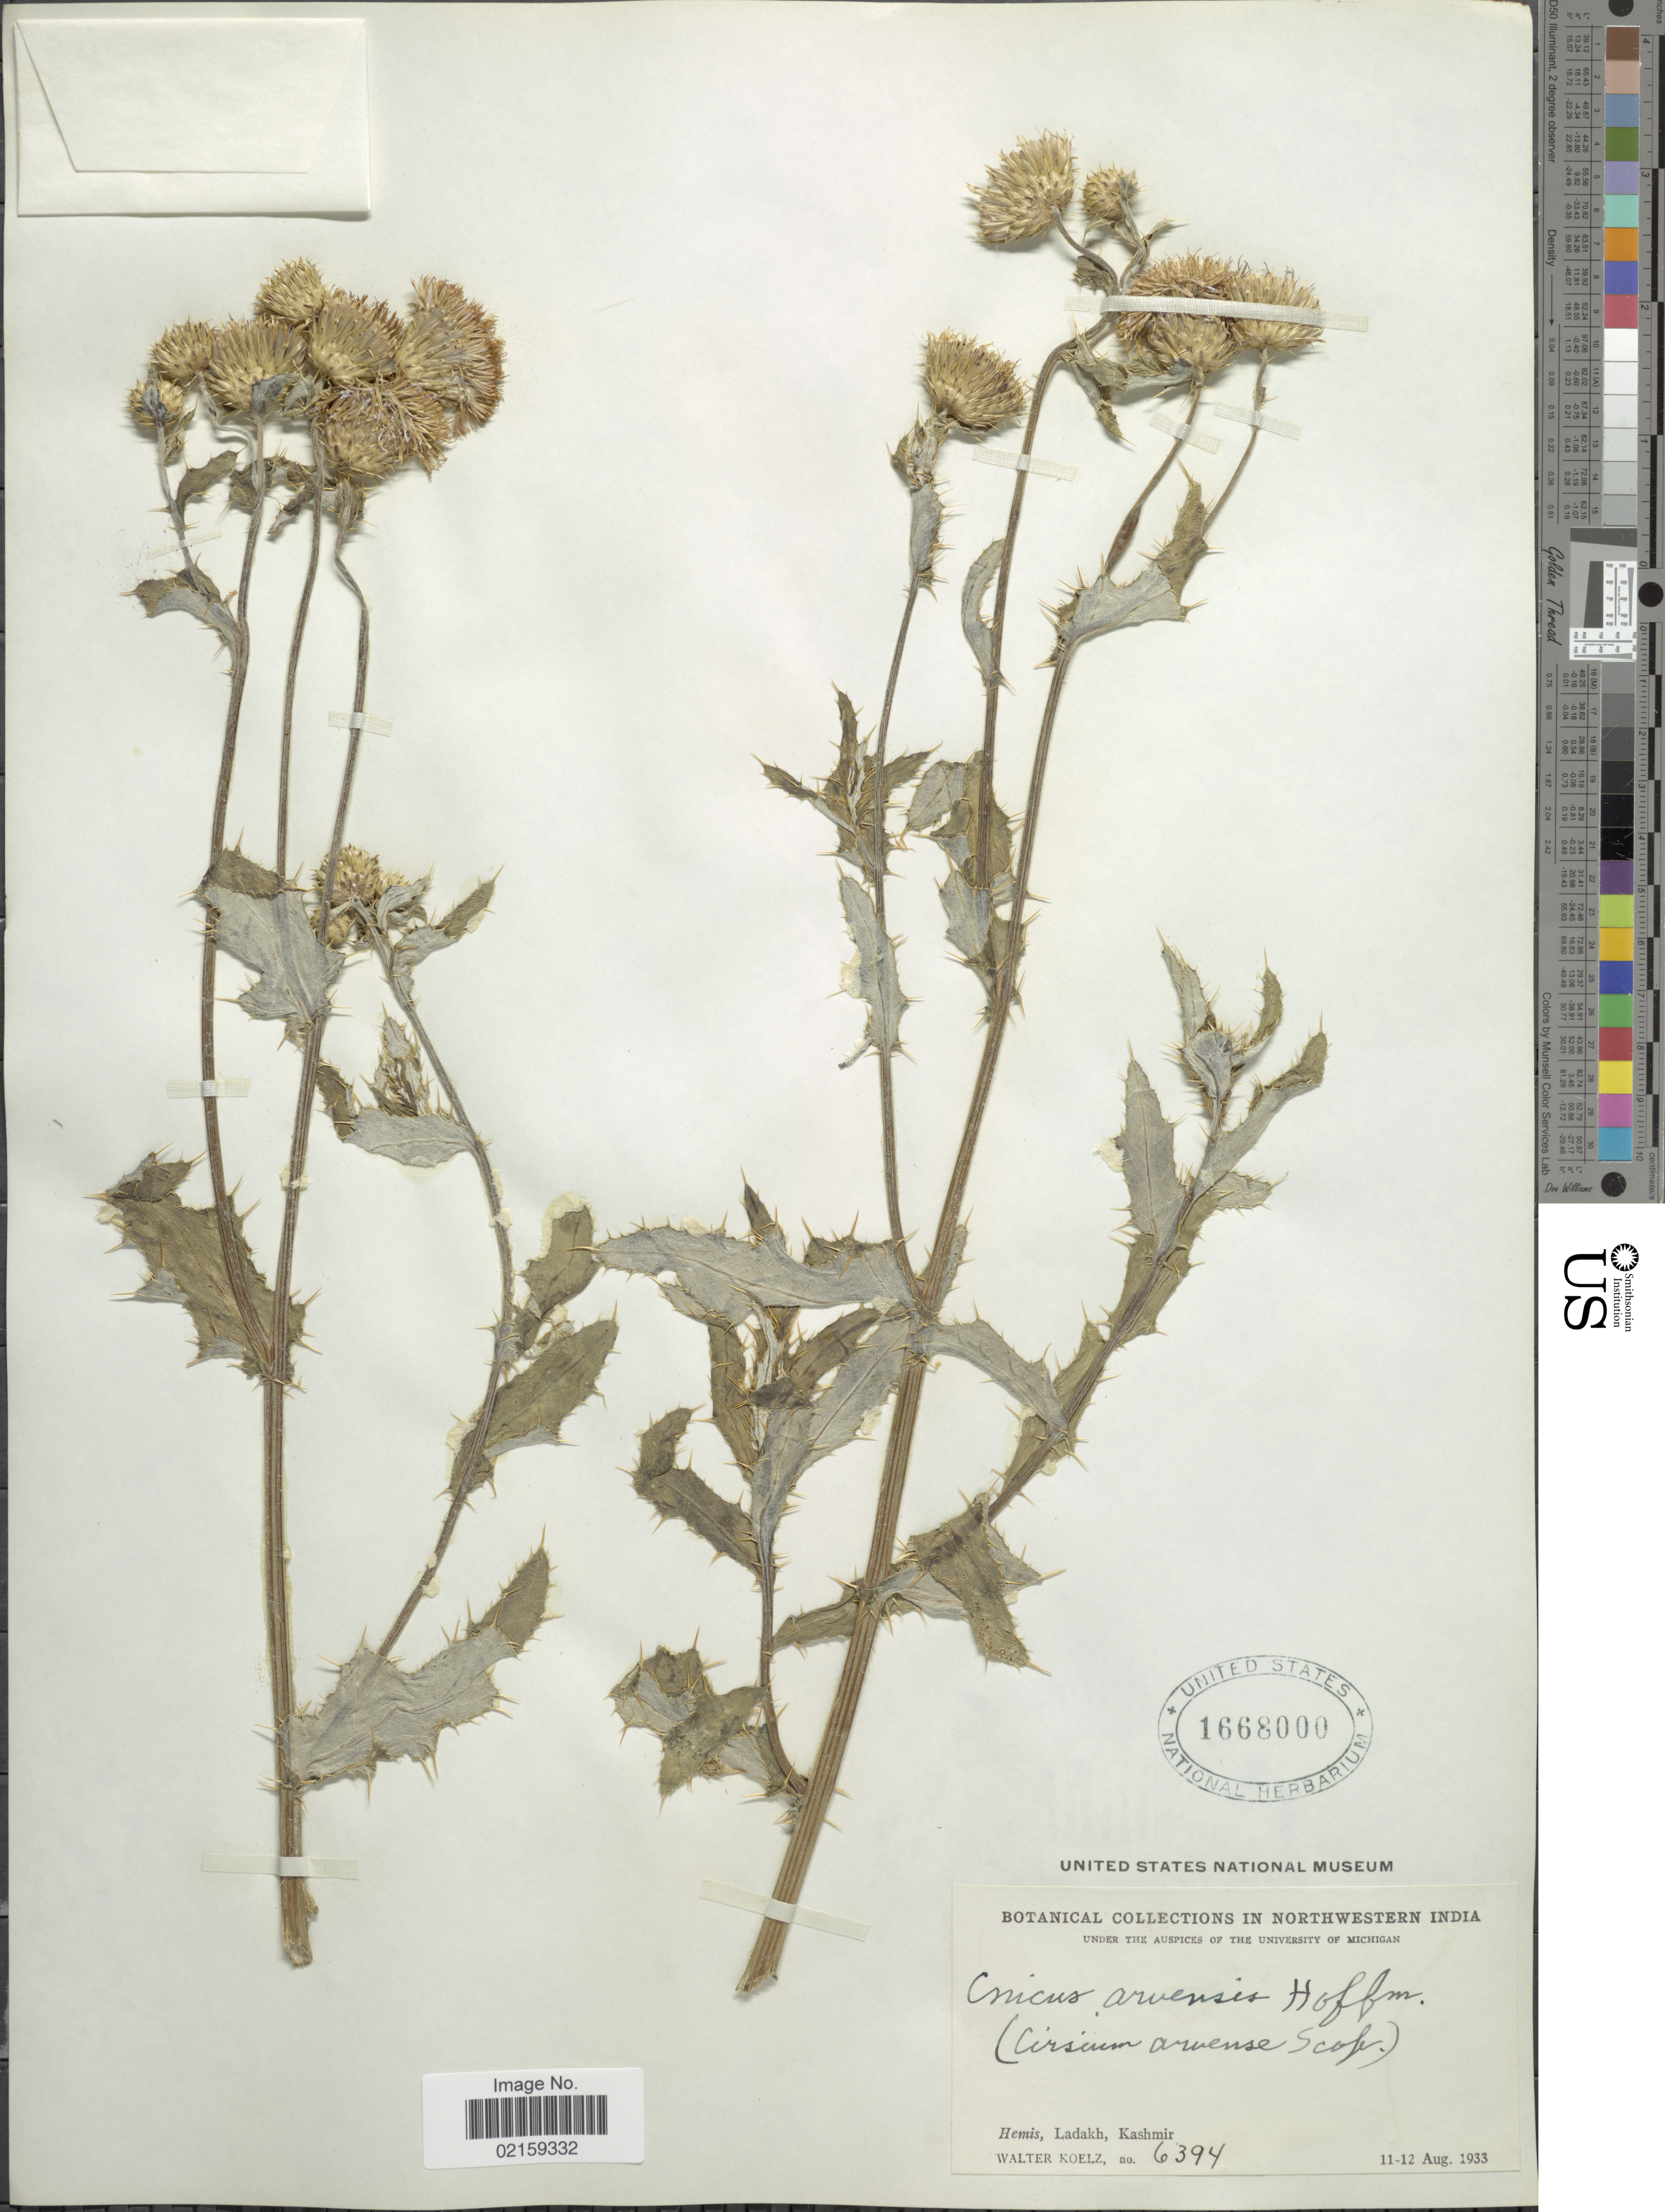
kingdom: Plantae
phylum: Tracheophyta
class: Magnoliopsida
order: Asterales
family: Asteraceae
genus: Cirsium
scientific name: Cirsium arvense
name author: (L.) Scop.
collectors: W. N. Koelz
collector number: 6394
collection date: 1933-08-11/1933-08-12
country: India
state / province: Jammu and Kashmir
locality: Hemis, Ladakh, Kashmir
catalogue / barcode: US 1668000